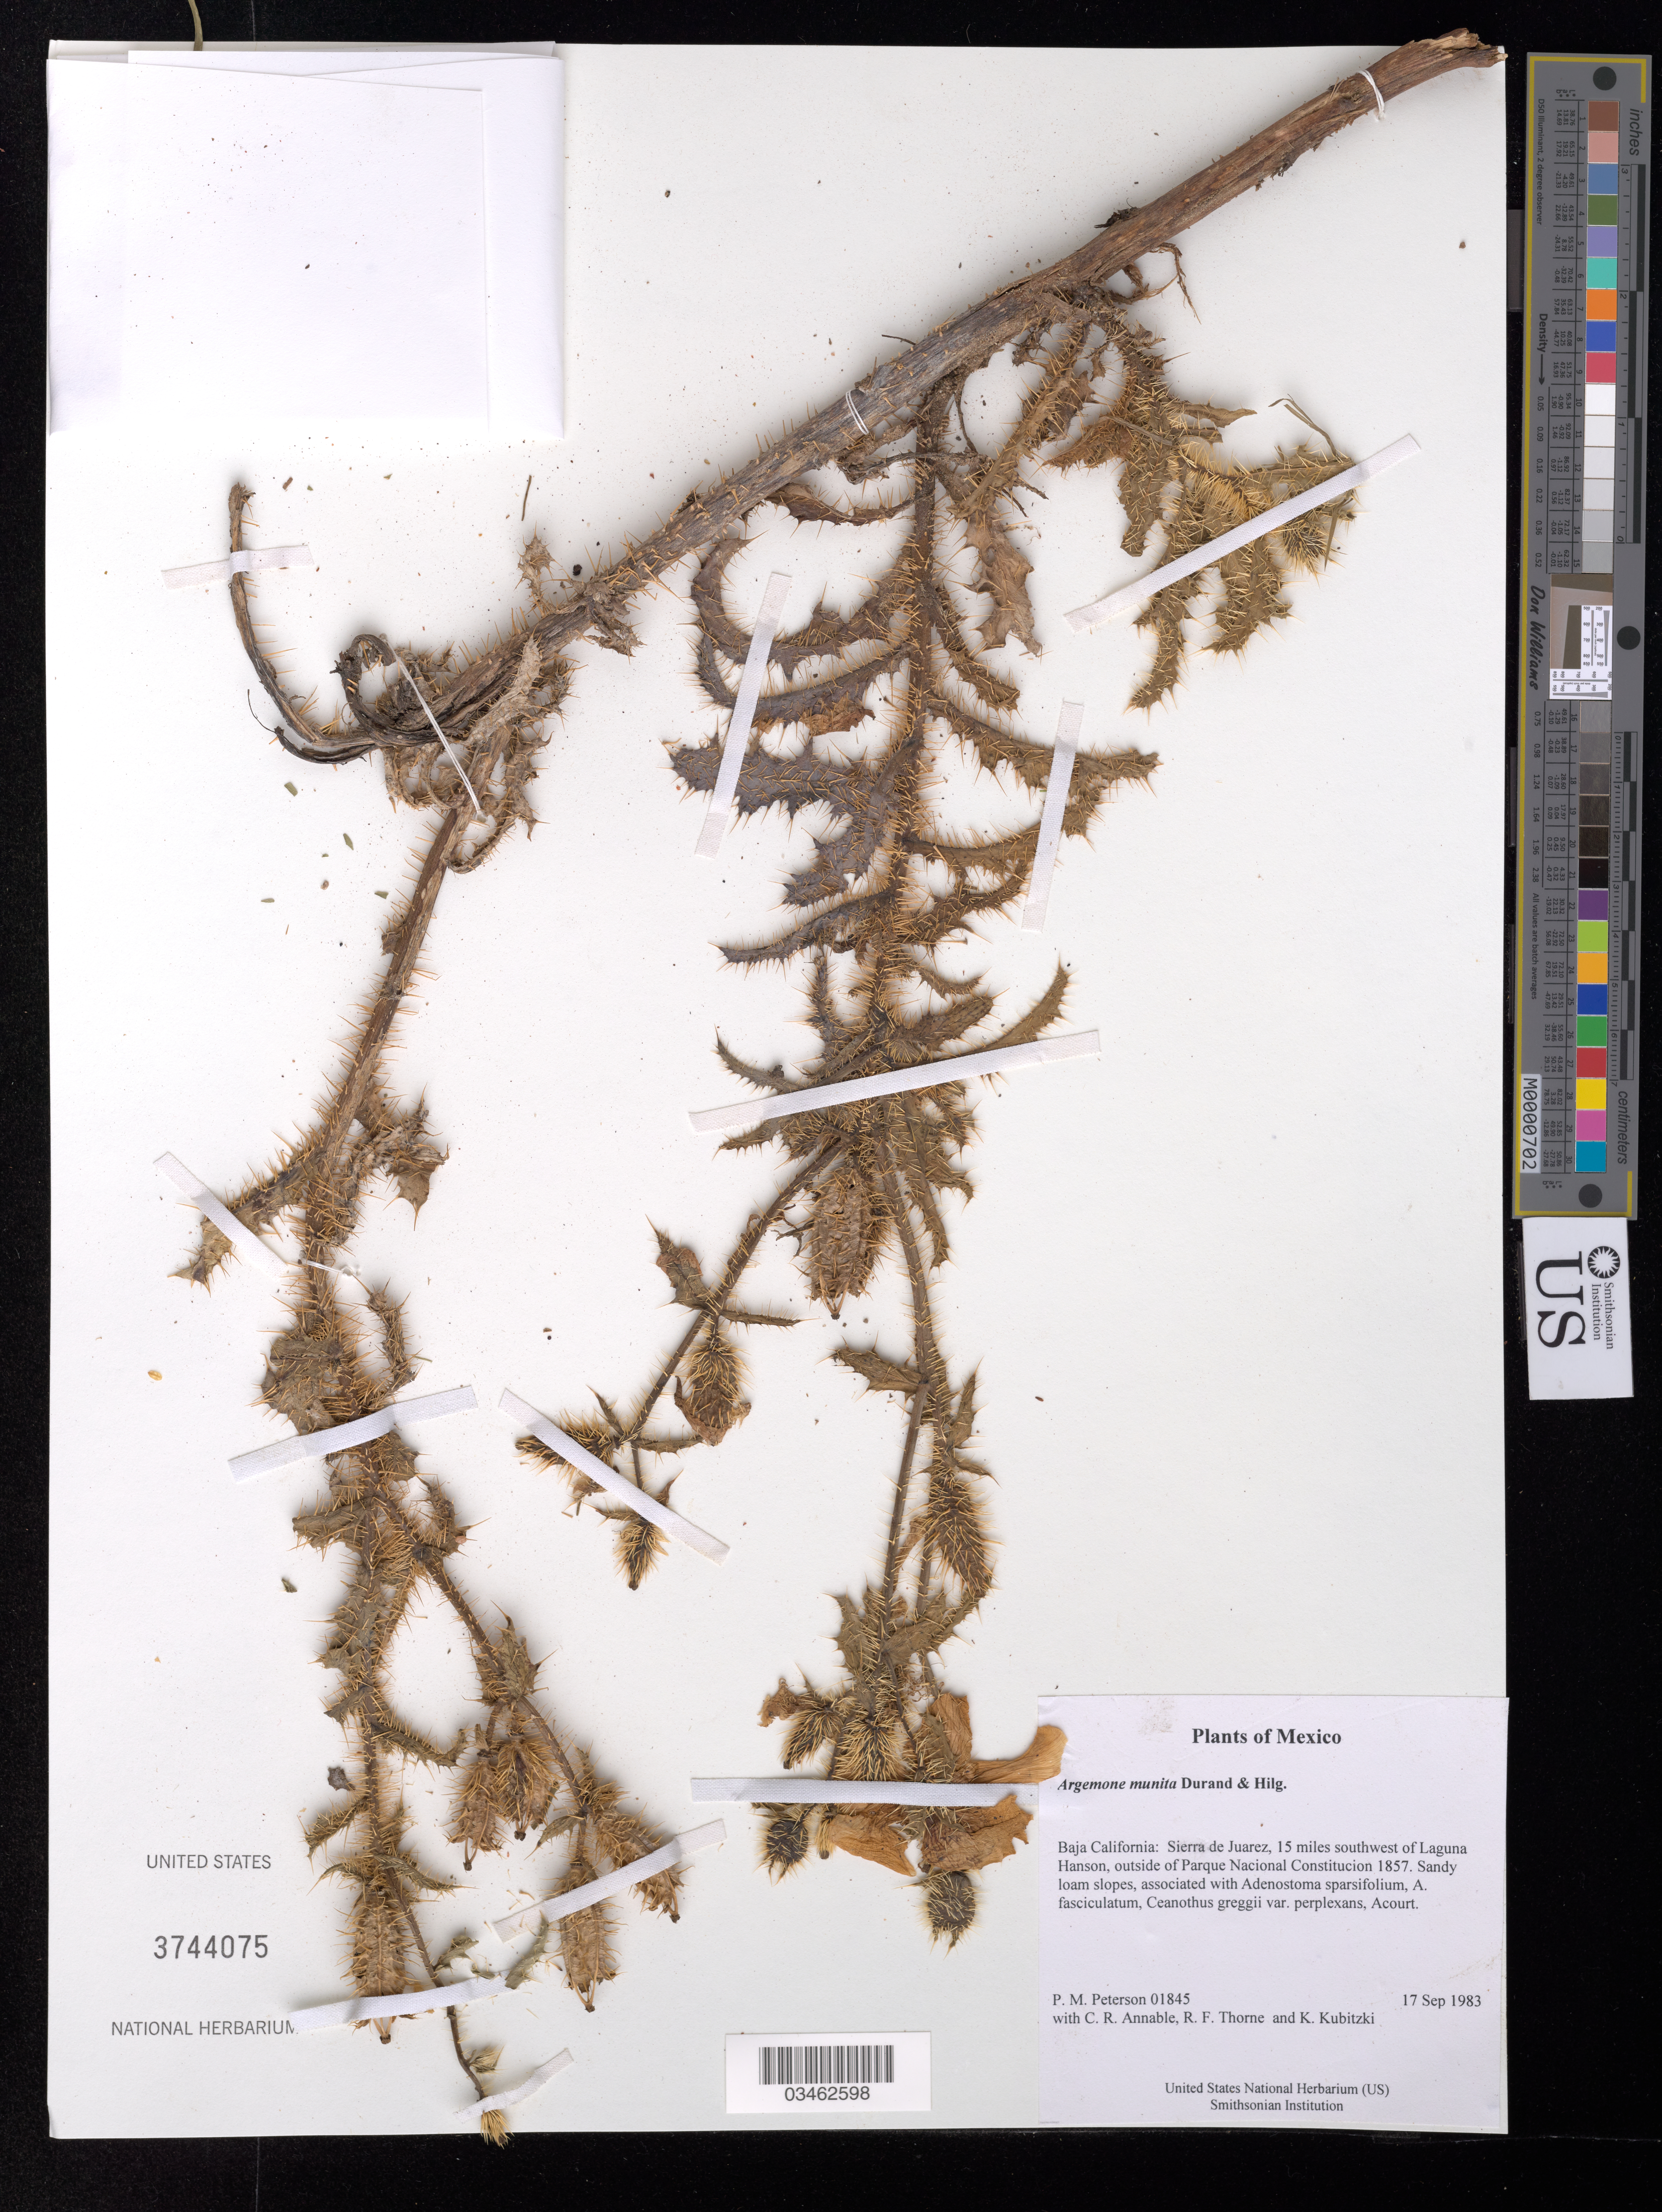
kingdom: Plantae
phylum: Tracheophyta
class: Magnoliopsida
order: Ranunculales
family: Papaveraceae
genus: Argemone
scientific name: Argemone munita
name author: Durand & Hilg.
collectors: P. M. Peterson, C. R. Annable, R. F. Thorne & K. Kubitzki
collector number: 01845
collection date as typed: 17 Sep 1983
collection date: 1983-09-17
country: Mexico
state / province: Baja California Norte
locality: Sierra de Juarez, 15 miles southwest of Laguna Hanson, outside of Parque Nacional Constitucion 1857.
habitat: Sandy loam slopes, associated with Adenostoma sparsifolium, A. fasciculatum, Ceanothus greggii var. perplexans, Acourt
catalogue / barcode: US 3744075